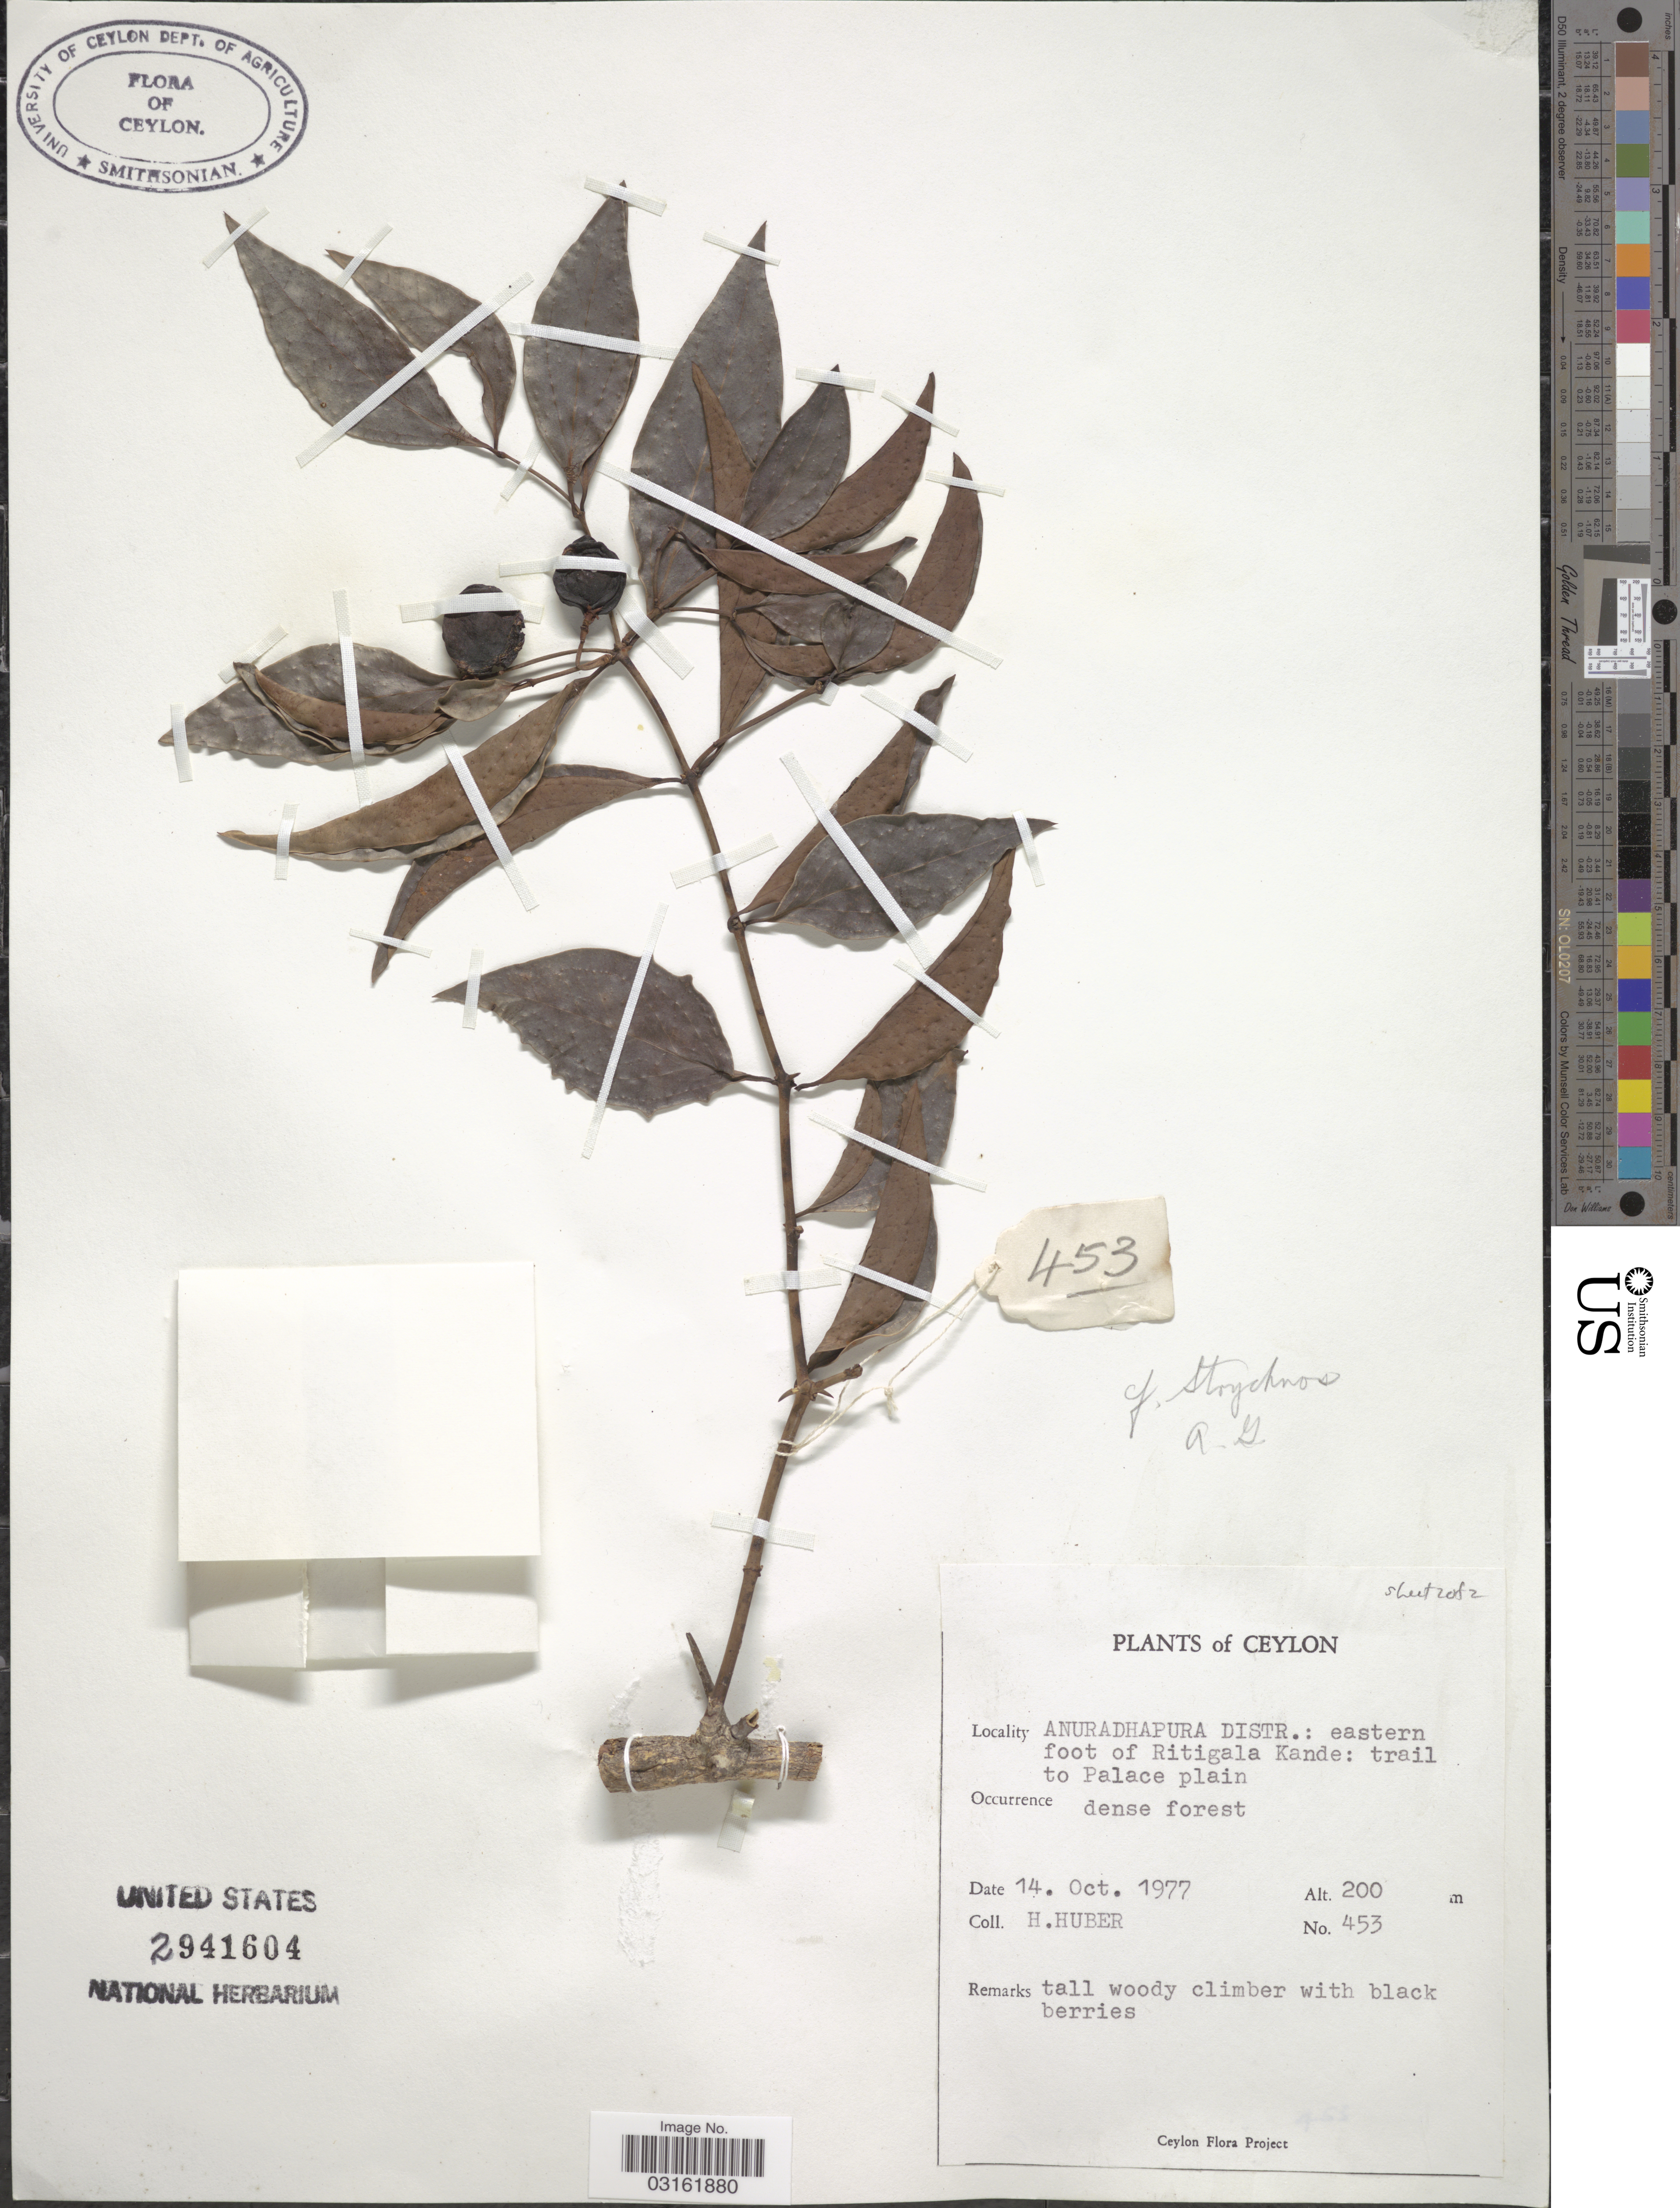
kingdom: Plantae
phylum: Tracheophyta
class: Magnoliopsida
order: Gentianales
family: Loganiaceae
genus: Strychnos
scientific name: Strychnos sp.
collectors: H. Huber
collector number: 453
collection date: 1977-10-14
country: Sri Lanka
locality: Ceylon. Anuradhapura Distr.: eastern foot of Ritigala Kande: trail to Palace plain.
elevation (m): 200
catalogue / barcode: US 2941604